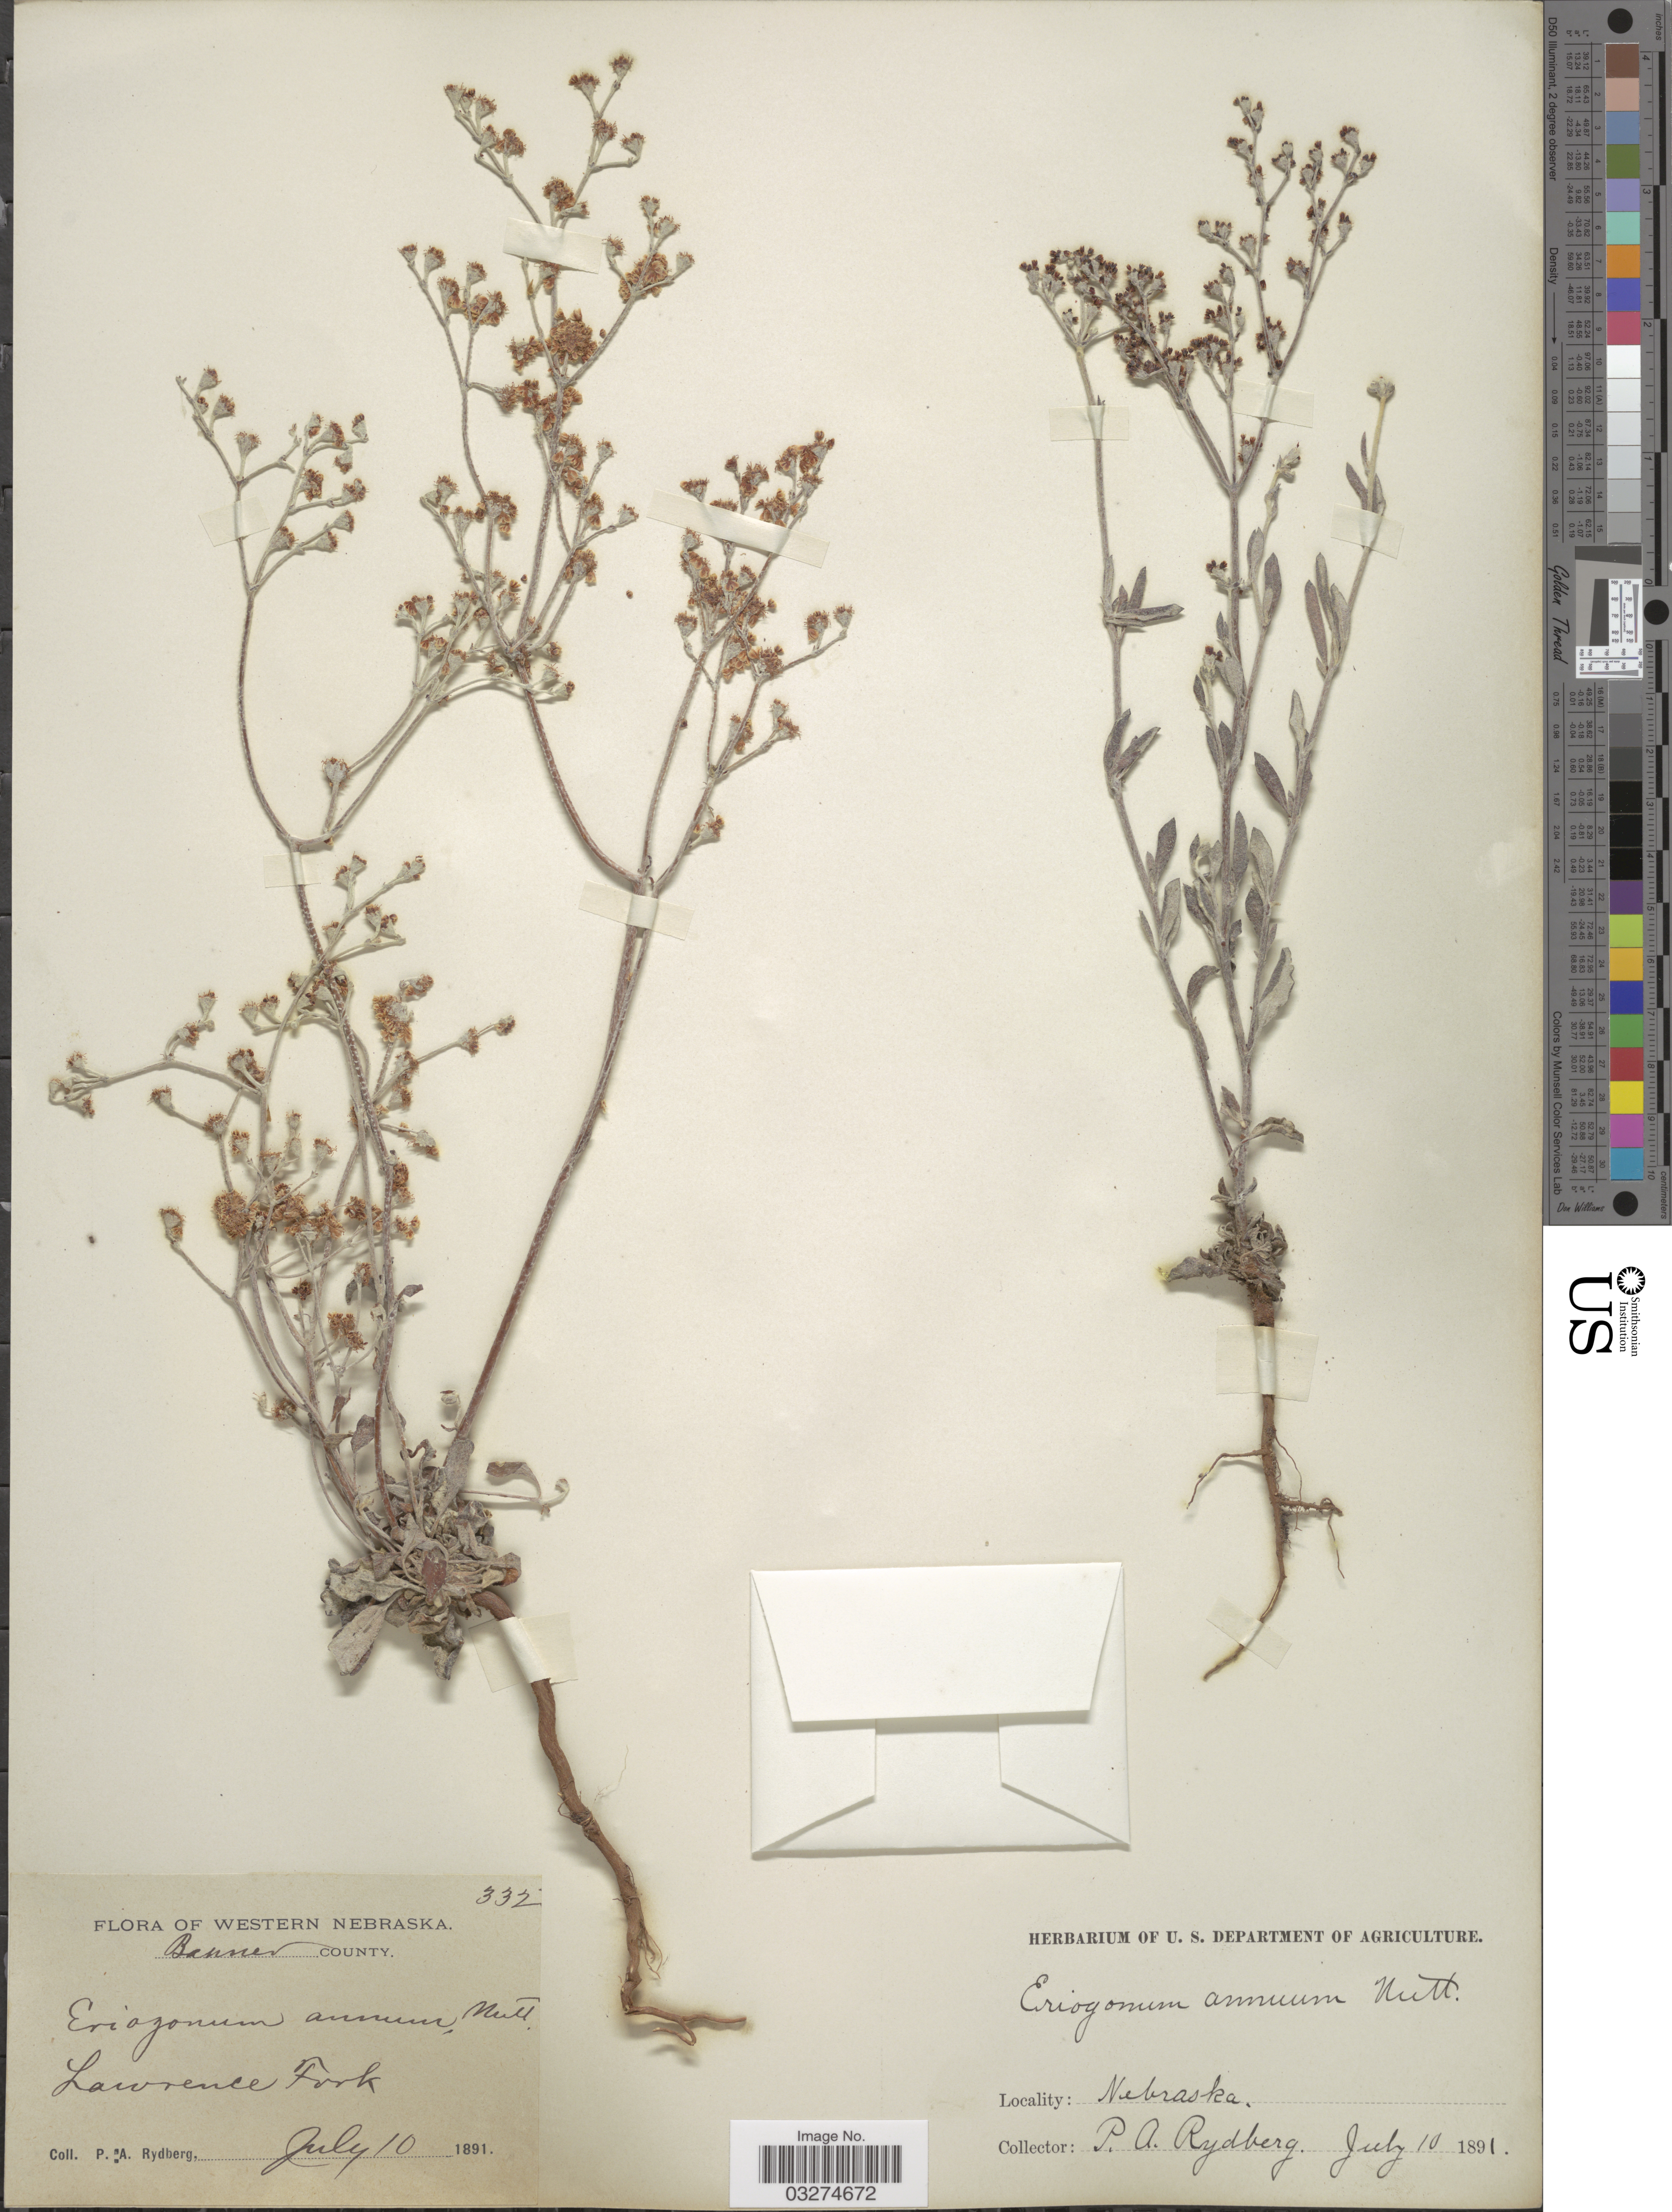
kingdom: Plantae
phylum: Tracheophyta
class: Magnoliopsida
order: Caryophyllales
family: Polygonaceae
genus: Eriogonum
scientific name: Eriogonum annuum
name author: Nutt.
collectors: P. A. Rydberg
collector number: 332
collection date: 1891-07-10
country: United States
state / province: Nebraska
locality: Western Nebraska. Banner County. Lawrence Fork.